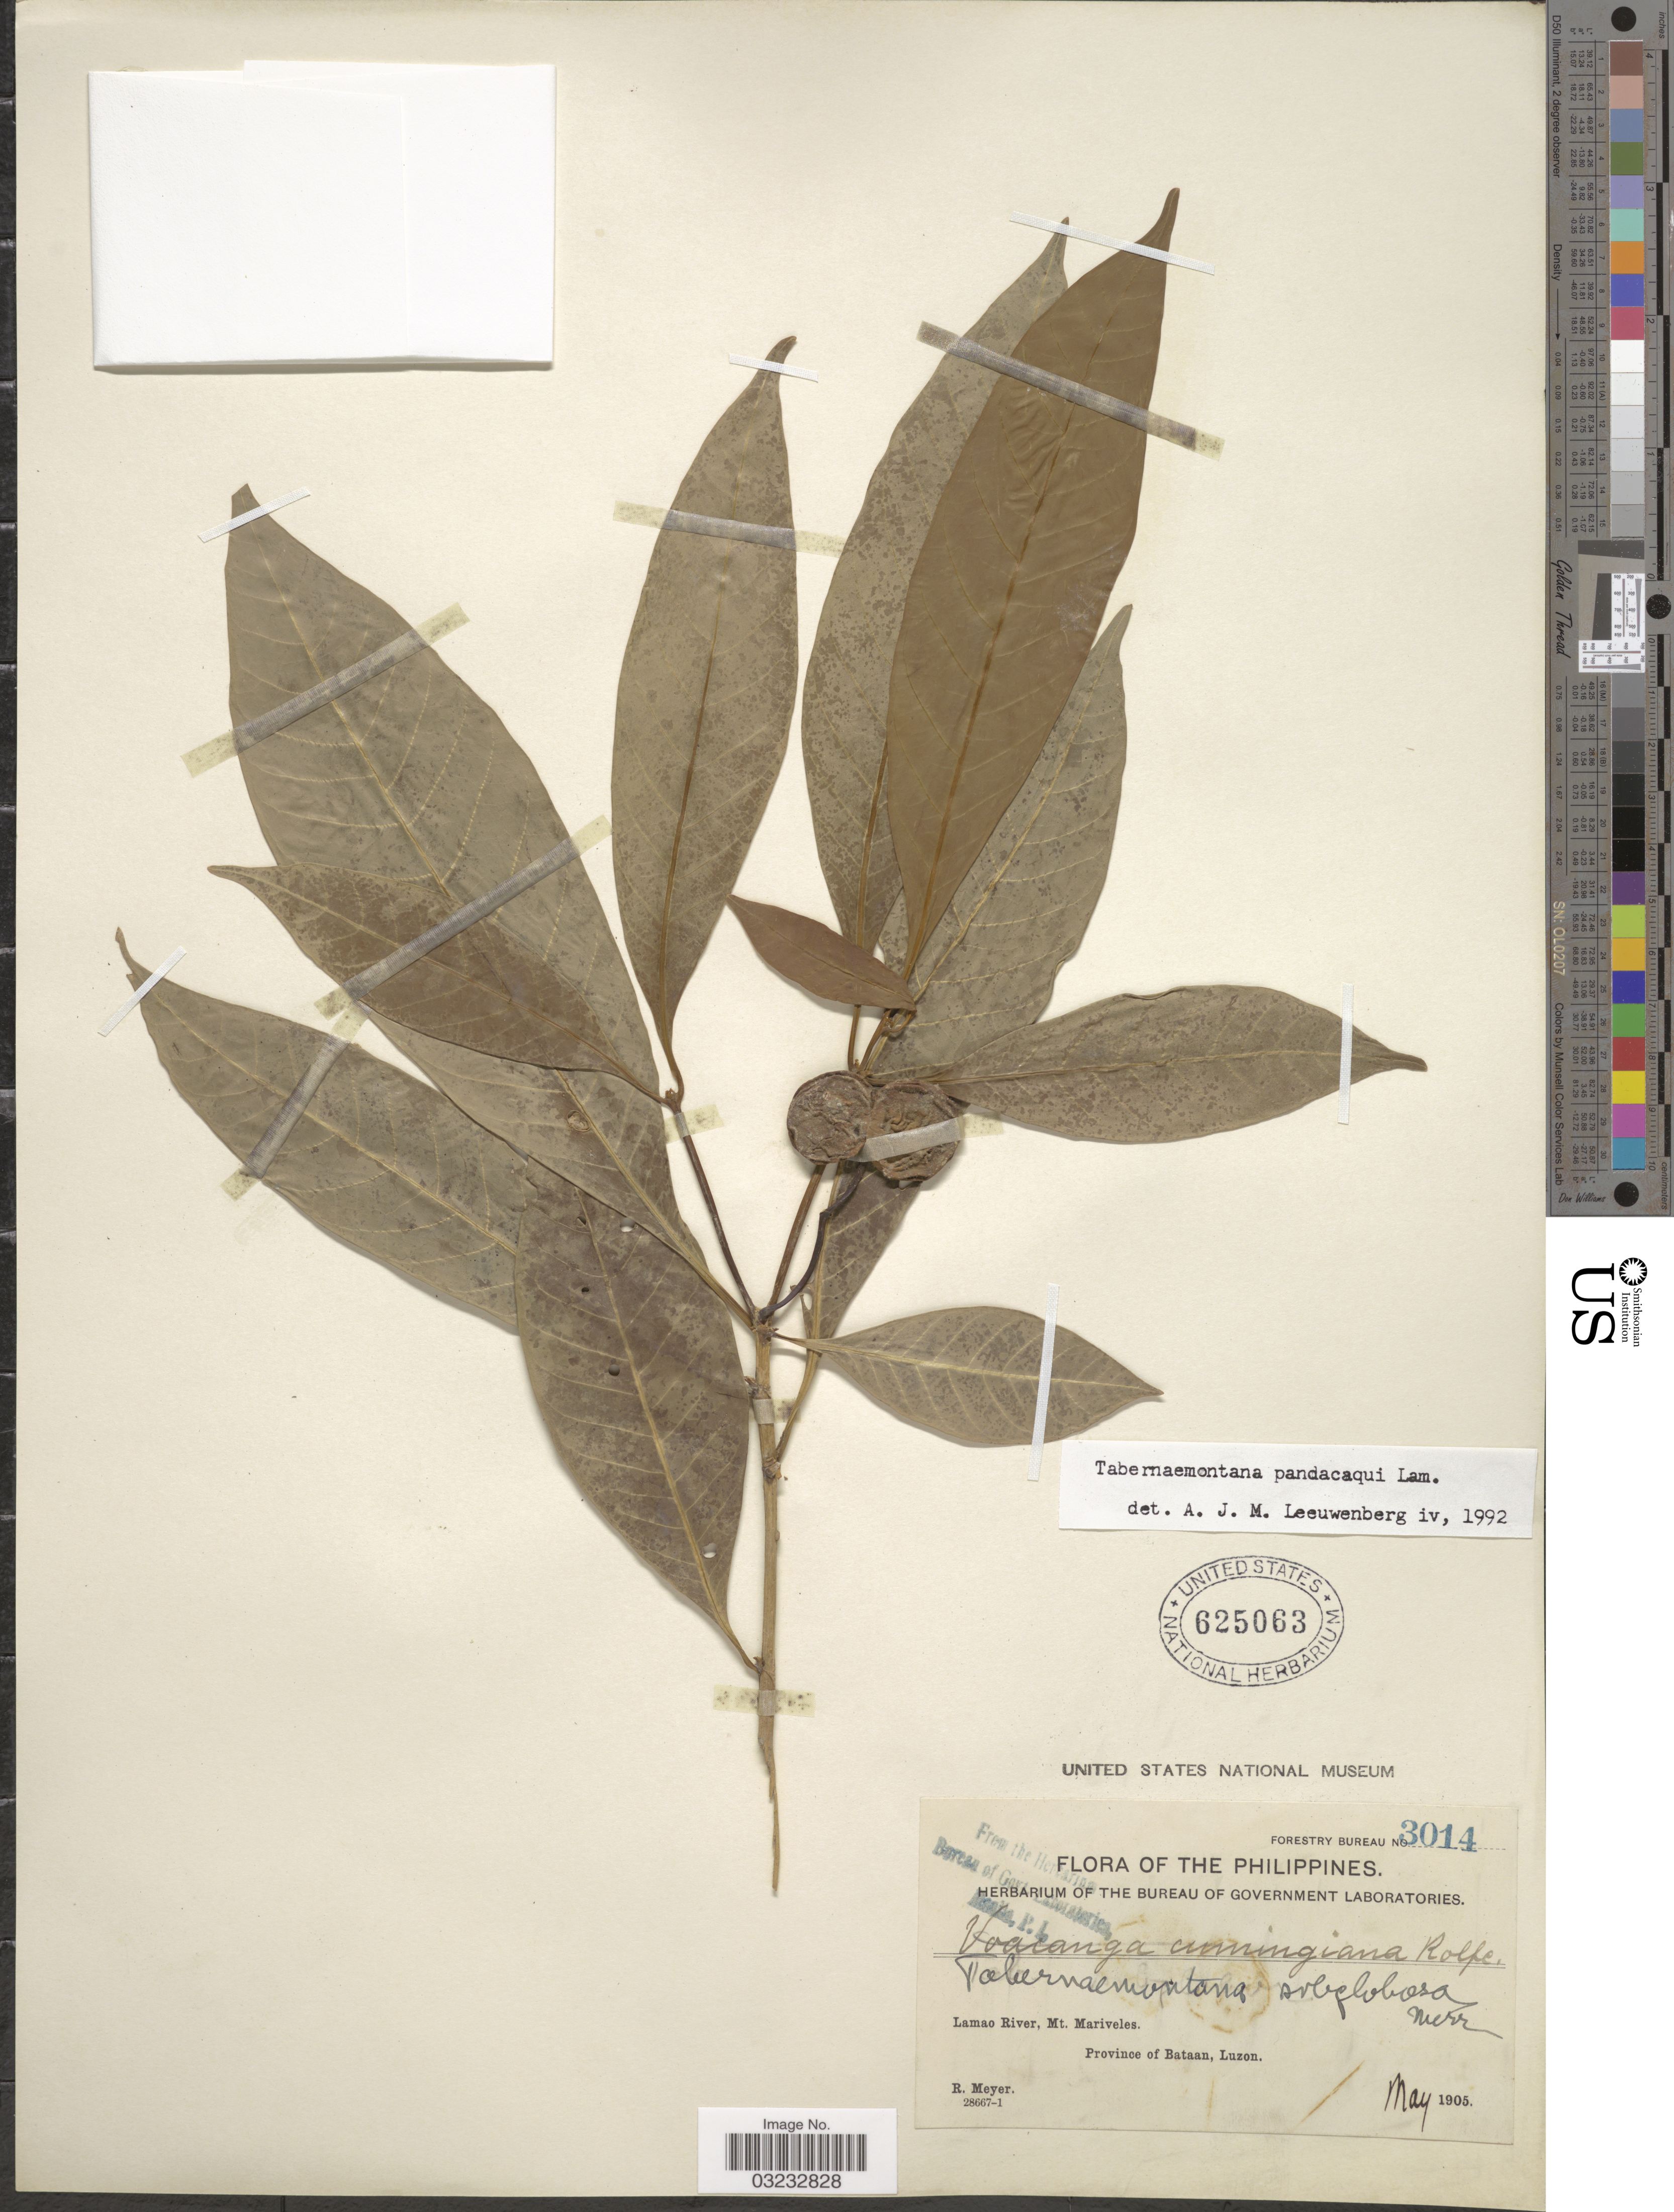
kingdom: Plantae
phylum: Tracheophyta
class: Magnoliopsida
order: Gentianales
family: Apocynaceae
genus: Tabernaemontana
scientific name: Tabernaemontana pandacaqui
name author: Poir.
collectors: R. Meyer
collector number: Forestry Bureau 3014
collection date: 1905-05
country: Philippines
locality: Lamao River, Mt. Mariveles, Province of Bataan, Luzon.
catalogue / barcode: US 625063